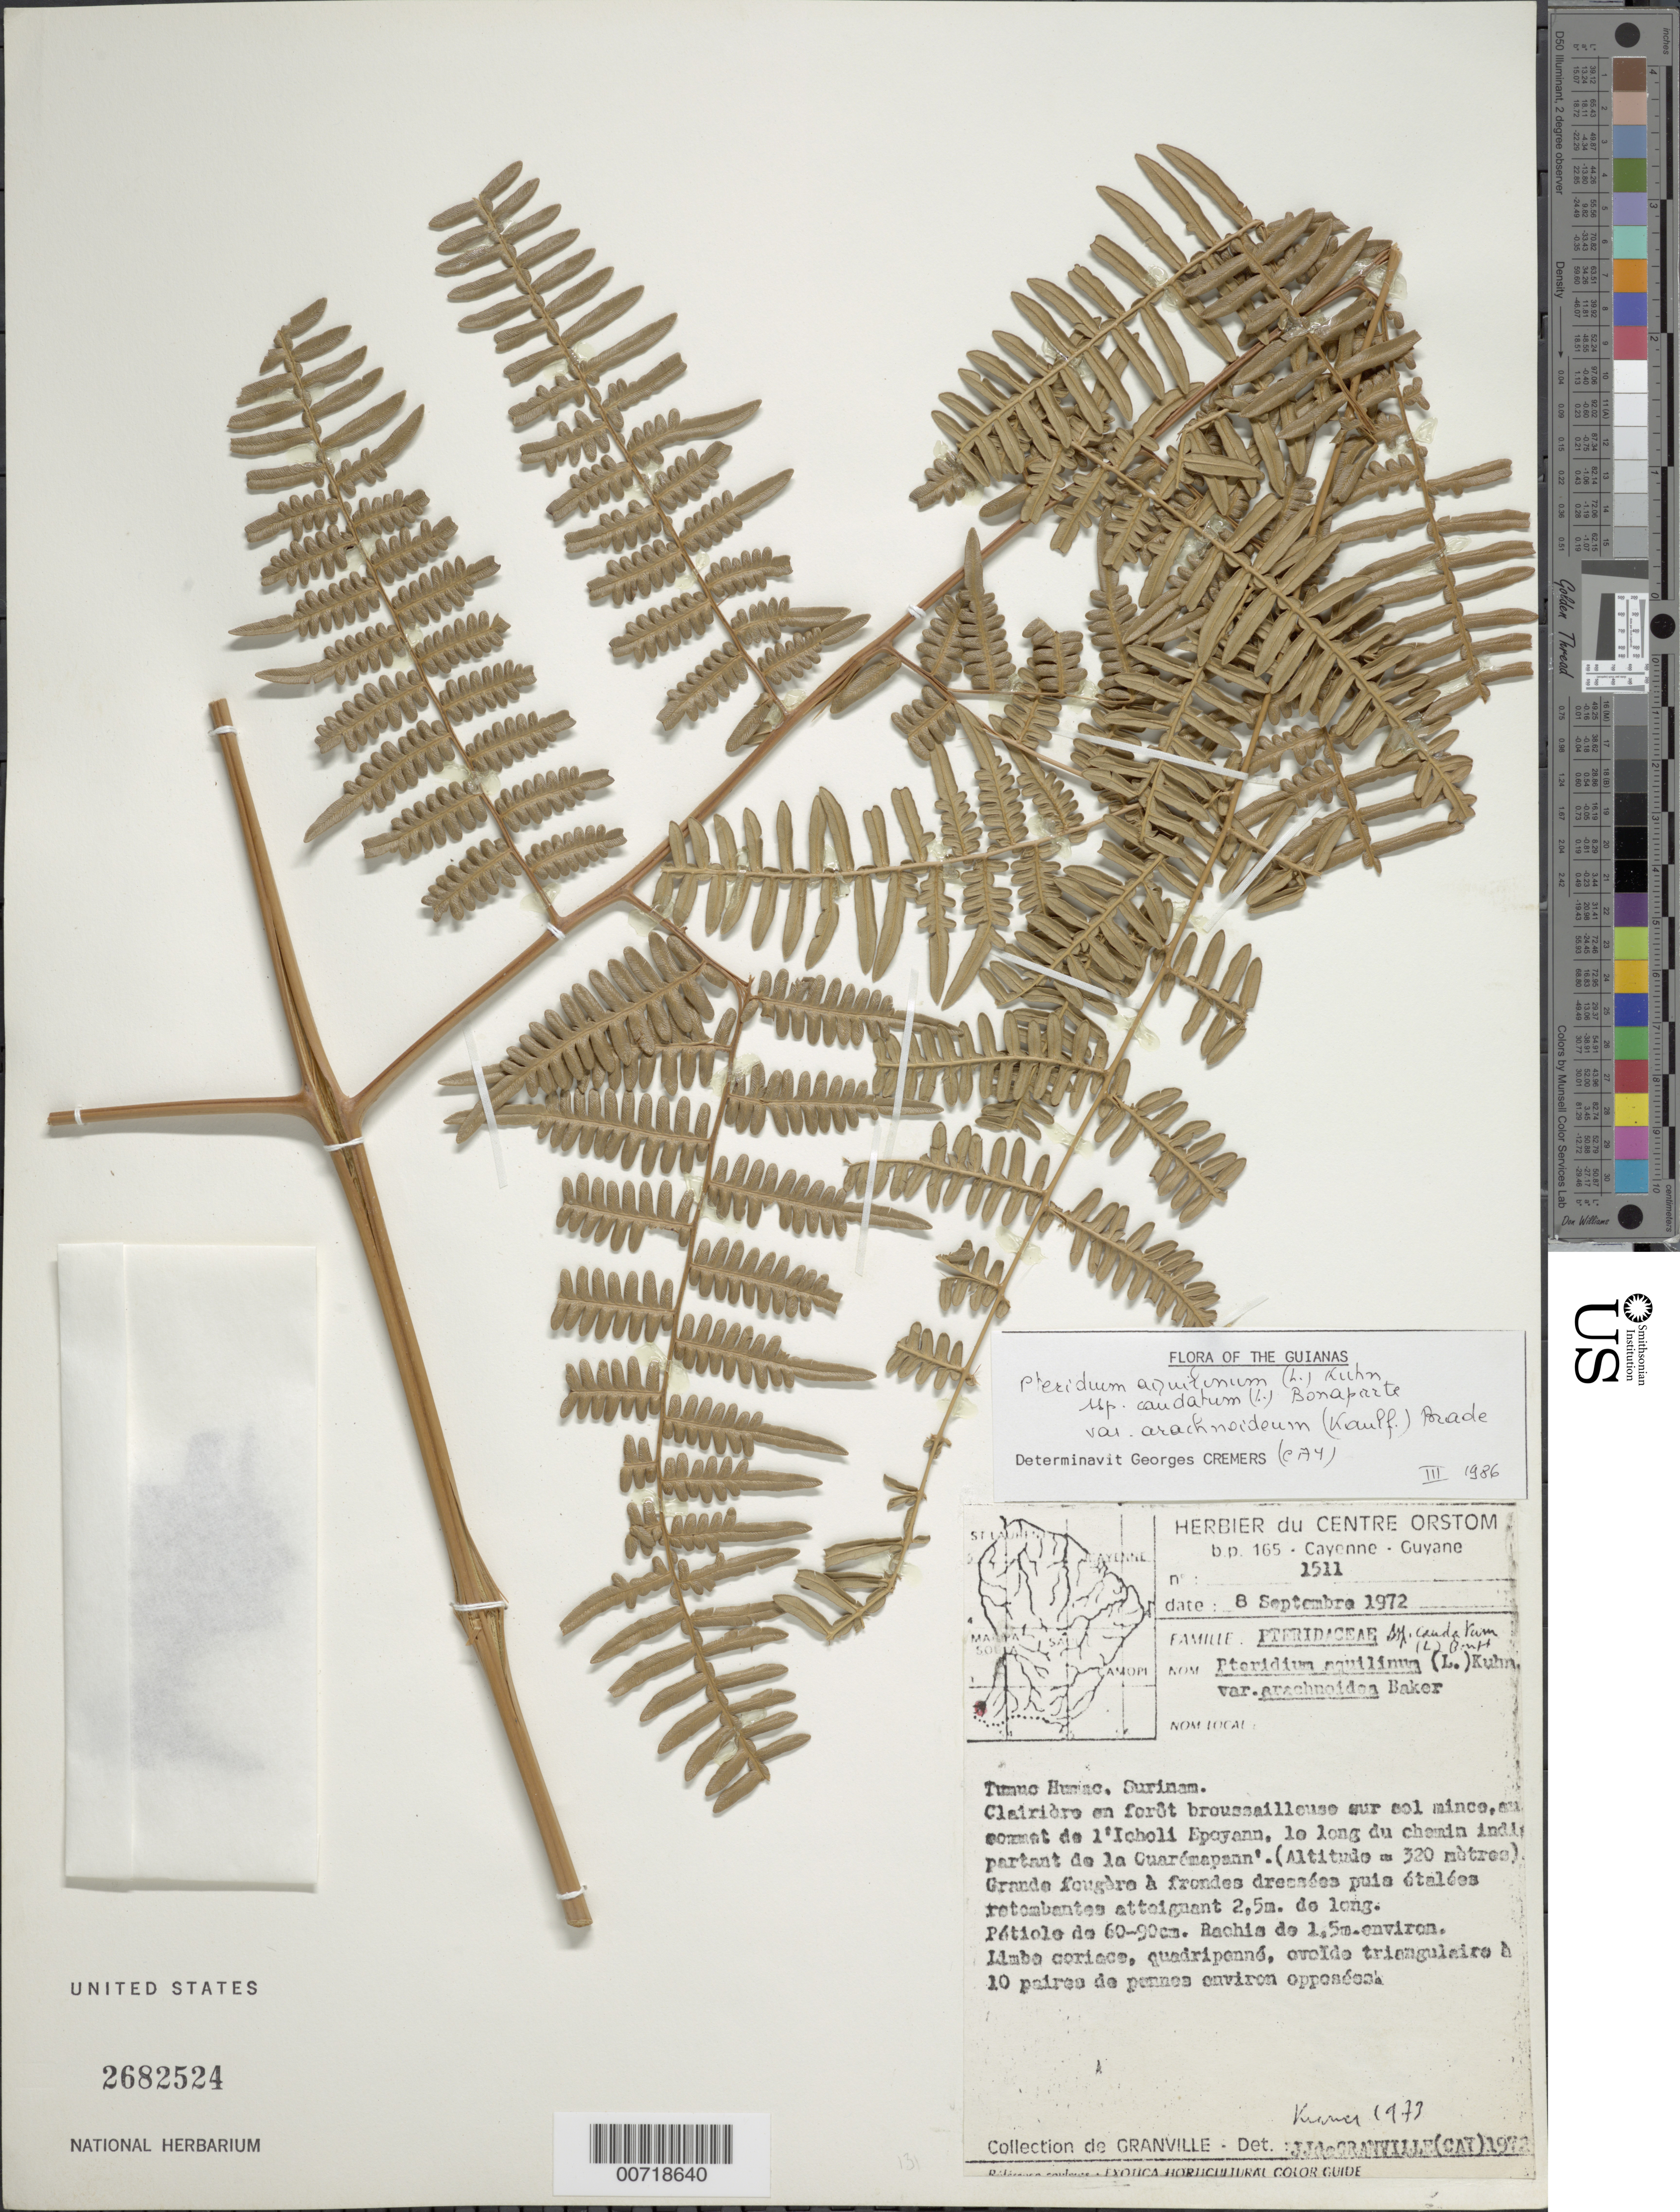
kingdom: Plantae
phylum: Tracheophyta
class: Polypodiopsida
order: Polypodiales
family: Dennstaedtiaceae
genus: Pteridium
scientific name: Pteridium aquilinum var. arachnoideum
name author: (Kaulf.) Herter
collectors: J.-J. de Granville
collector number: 1511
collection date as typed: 8-Sep-72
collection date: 1972-09-08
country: Suriname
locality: Tumuc-Humac, sommet Icholi Epoyann, Guaremapann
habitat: Clairiere en forest broussailleuse sur sol mince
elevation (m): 320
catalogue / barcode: US 2682524